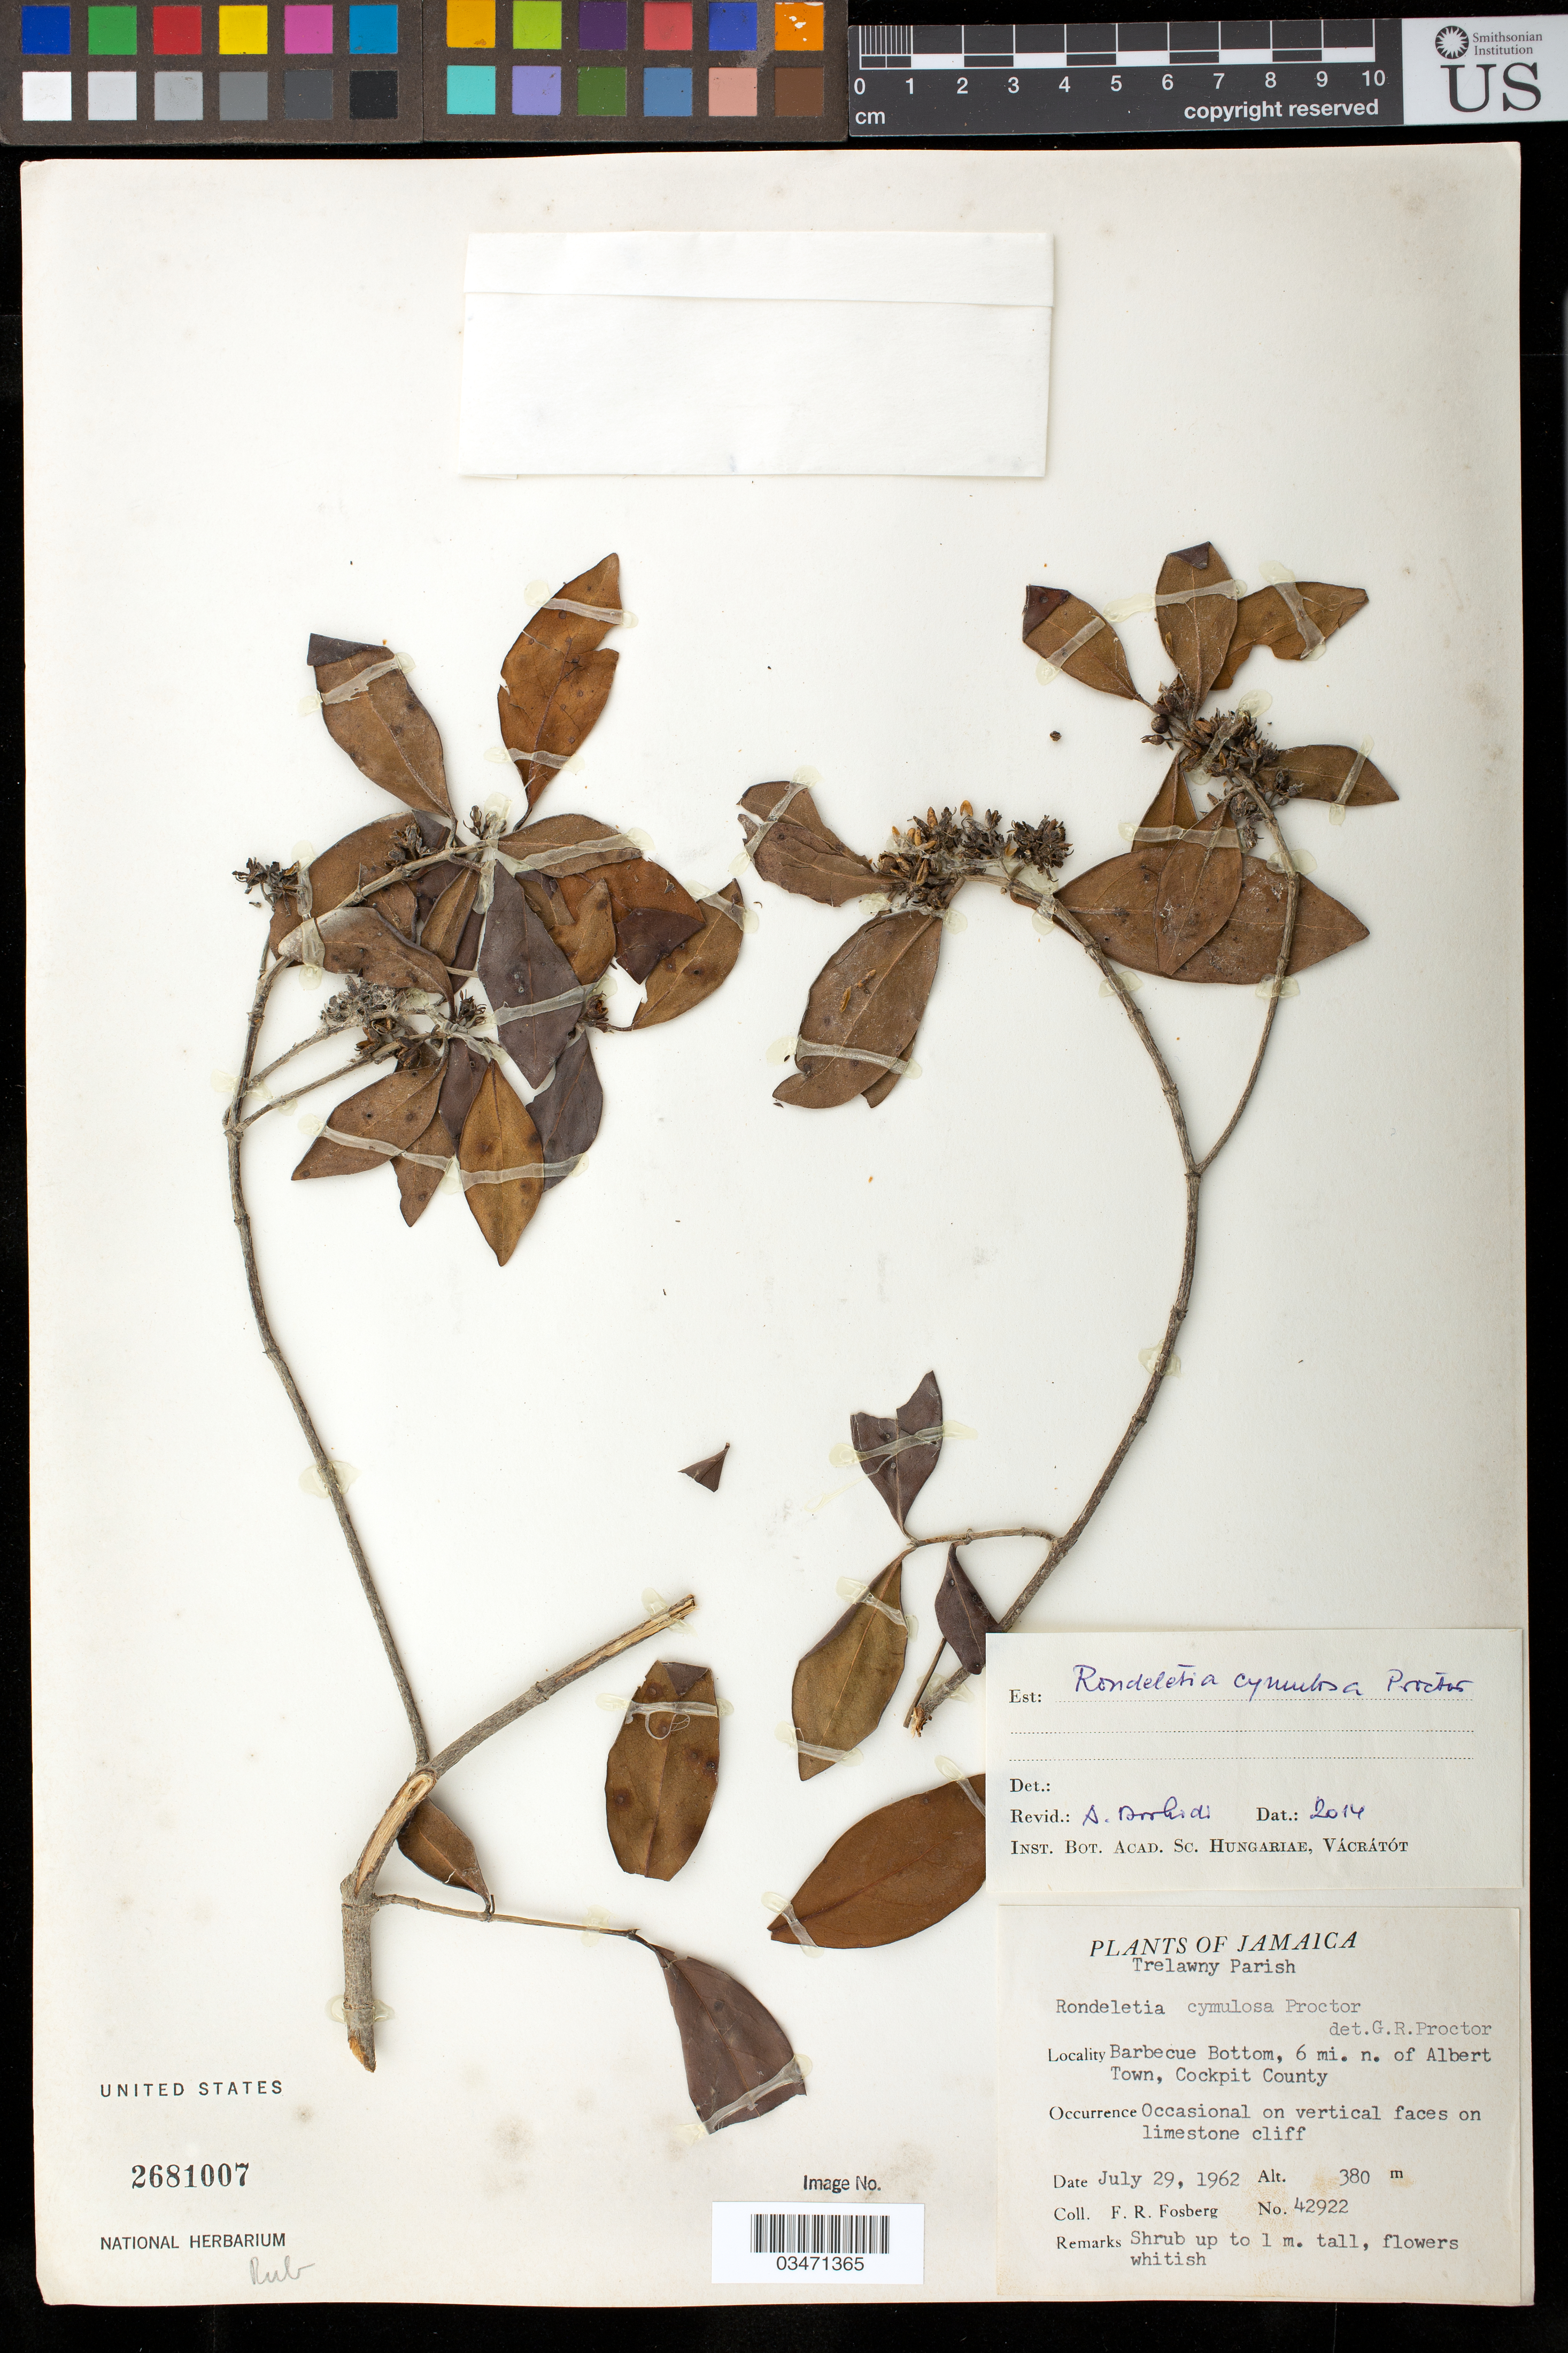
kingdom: Plantae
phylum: Tracheophyta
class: Magnoliopsida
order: Gentianales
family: Rubiaceae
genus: Rondeletia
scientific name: Rondeletia cymulosa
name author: Proctor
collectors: F. R. Fosberg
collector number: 42922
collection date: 1962-07-29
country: Jamaica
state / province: Trelawny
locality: Jamaica, Trelawny Parish, Barbecue Bottom, 6 mi. n. of Albert Town, Cockpit County.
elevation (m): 380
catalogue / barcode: US 2681007